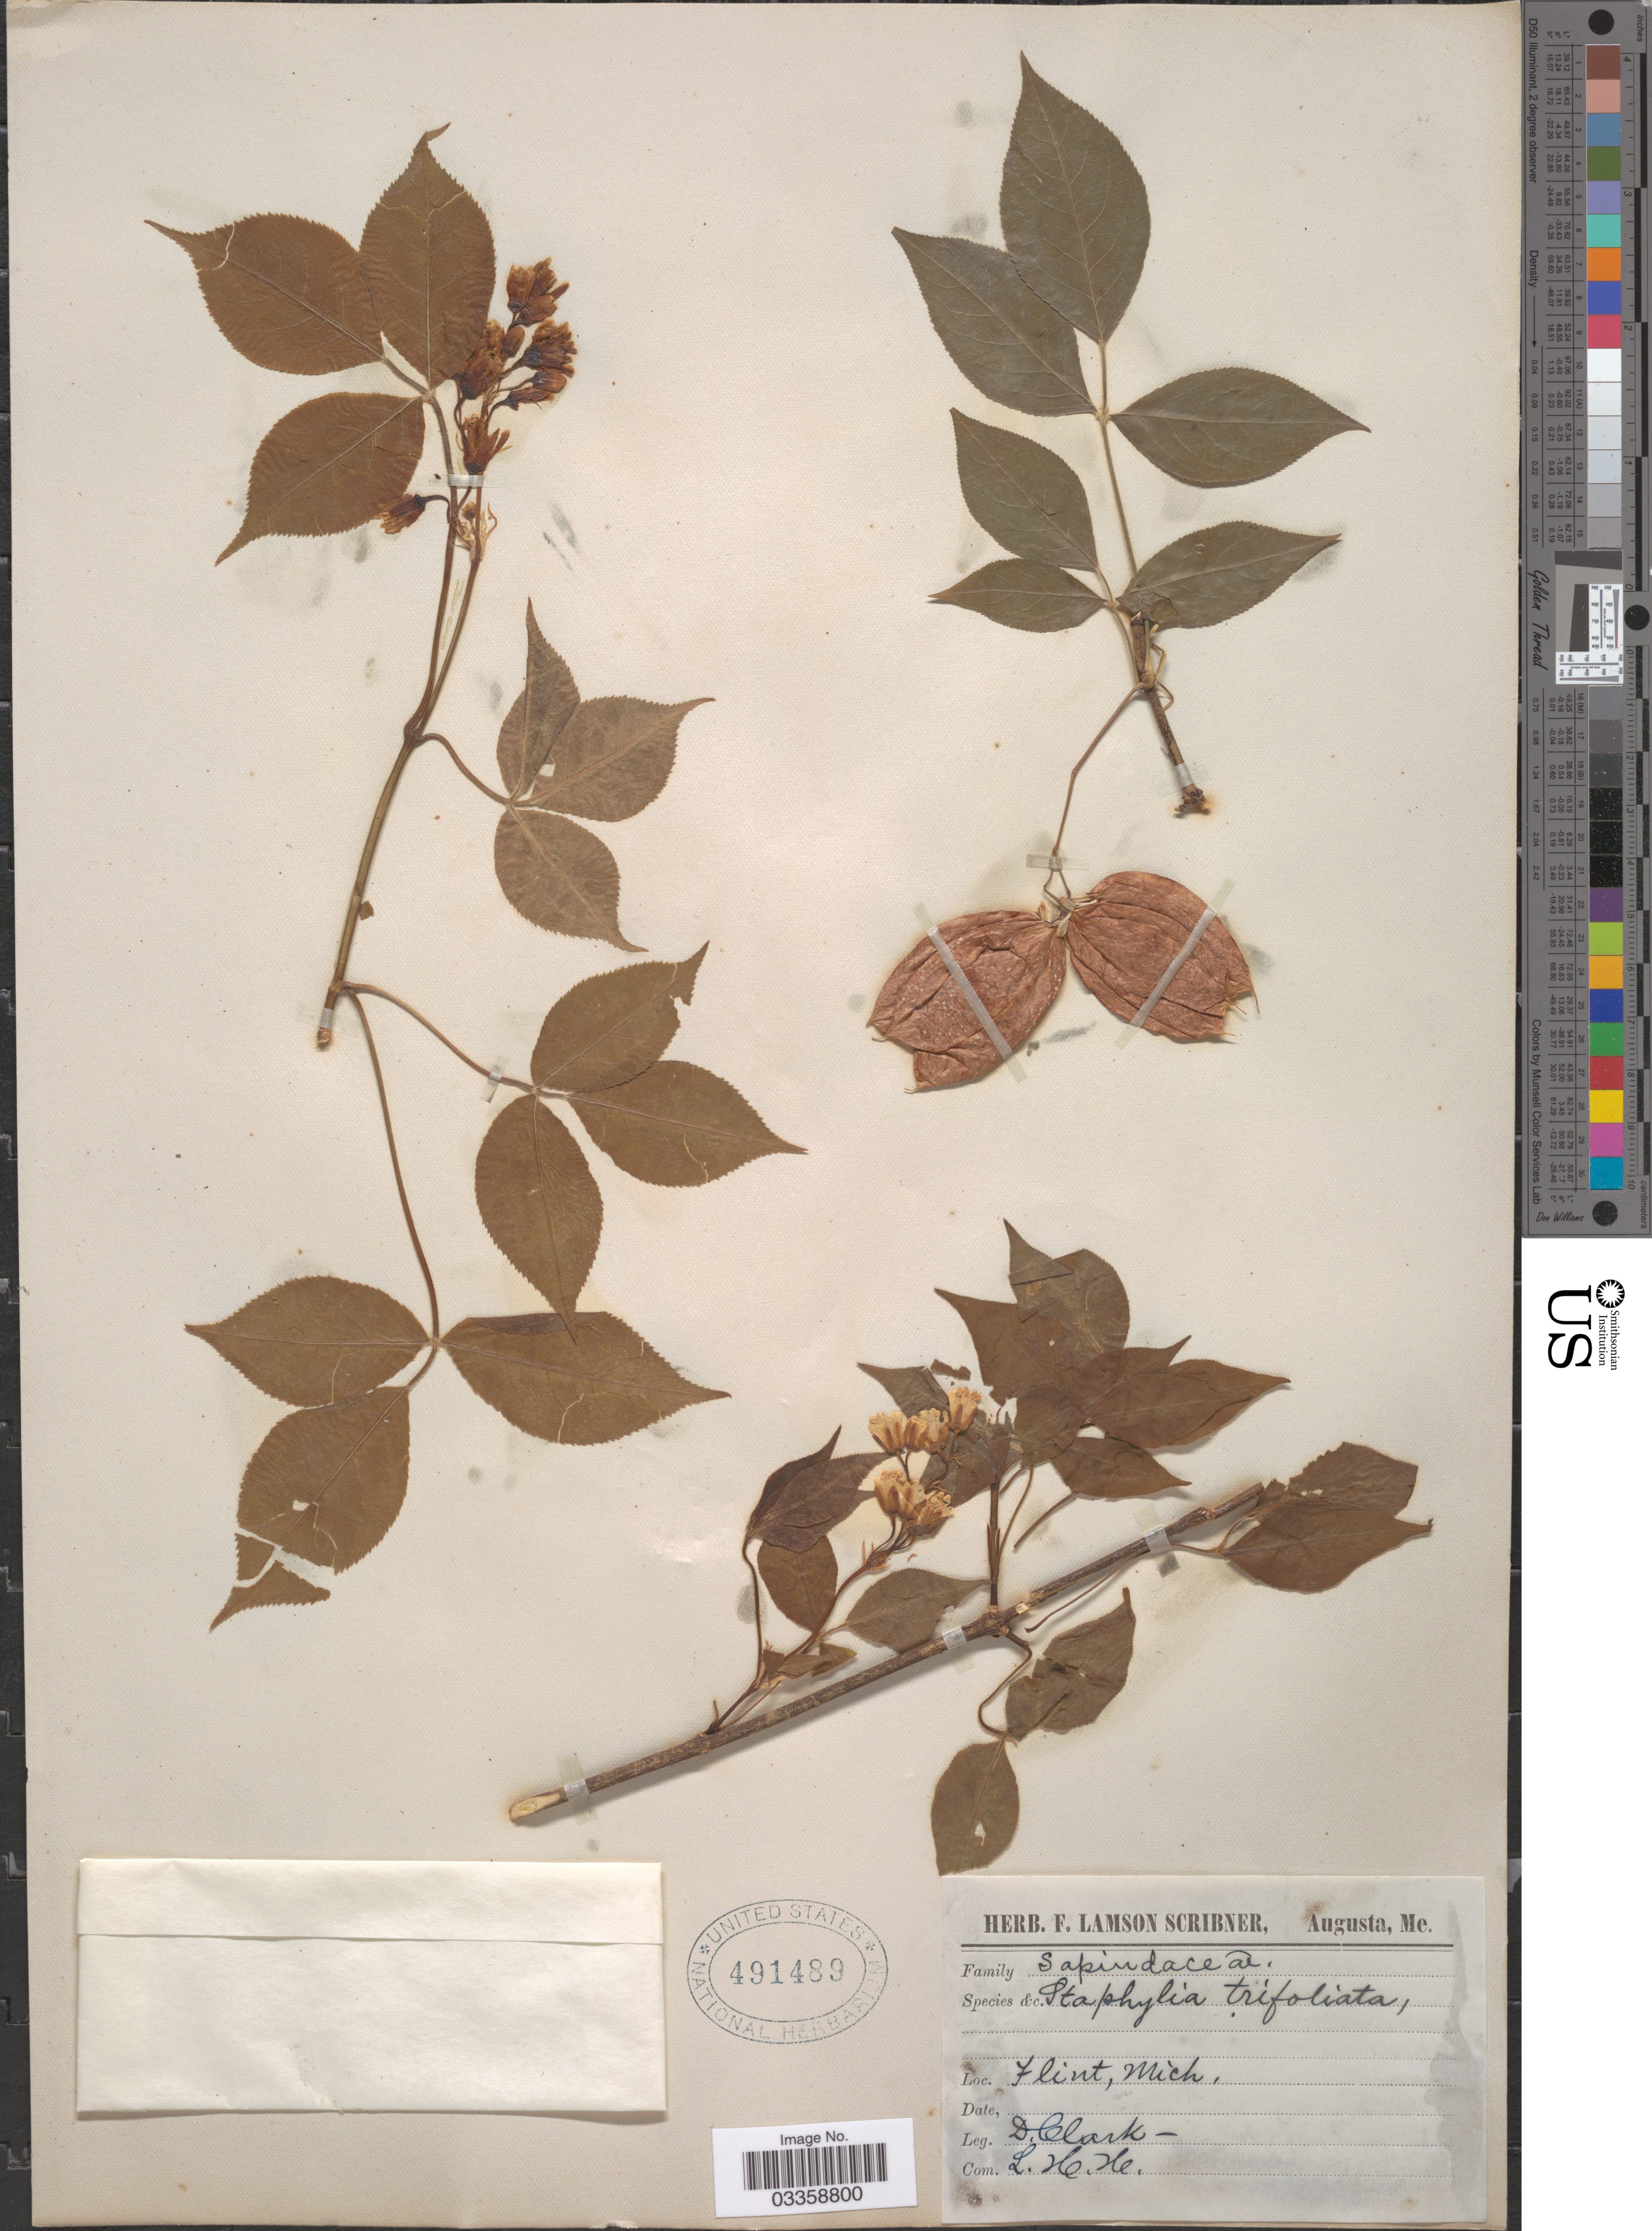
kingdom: Plantae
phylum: Tracheophyta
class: Magnoliopsida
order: Crossosomatales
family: Staphyleaceae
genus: Staphylea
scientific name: Staphylea trifolia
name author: L.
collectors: D. Clark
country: United States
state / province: Michigan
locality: Flint.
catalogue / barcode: US 491489